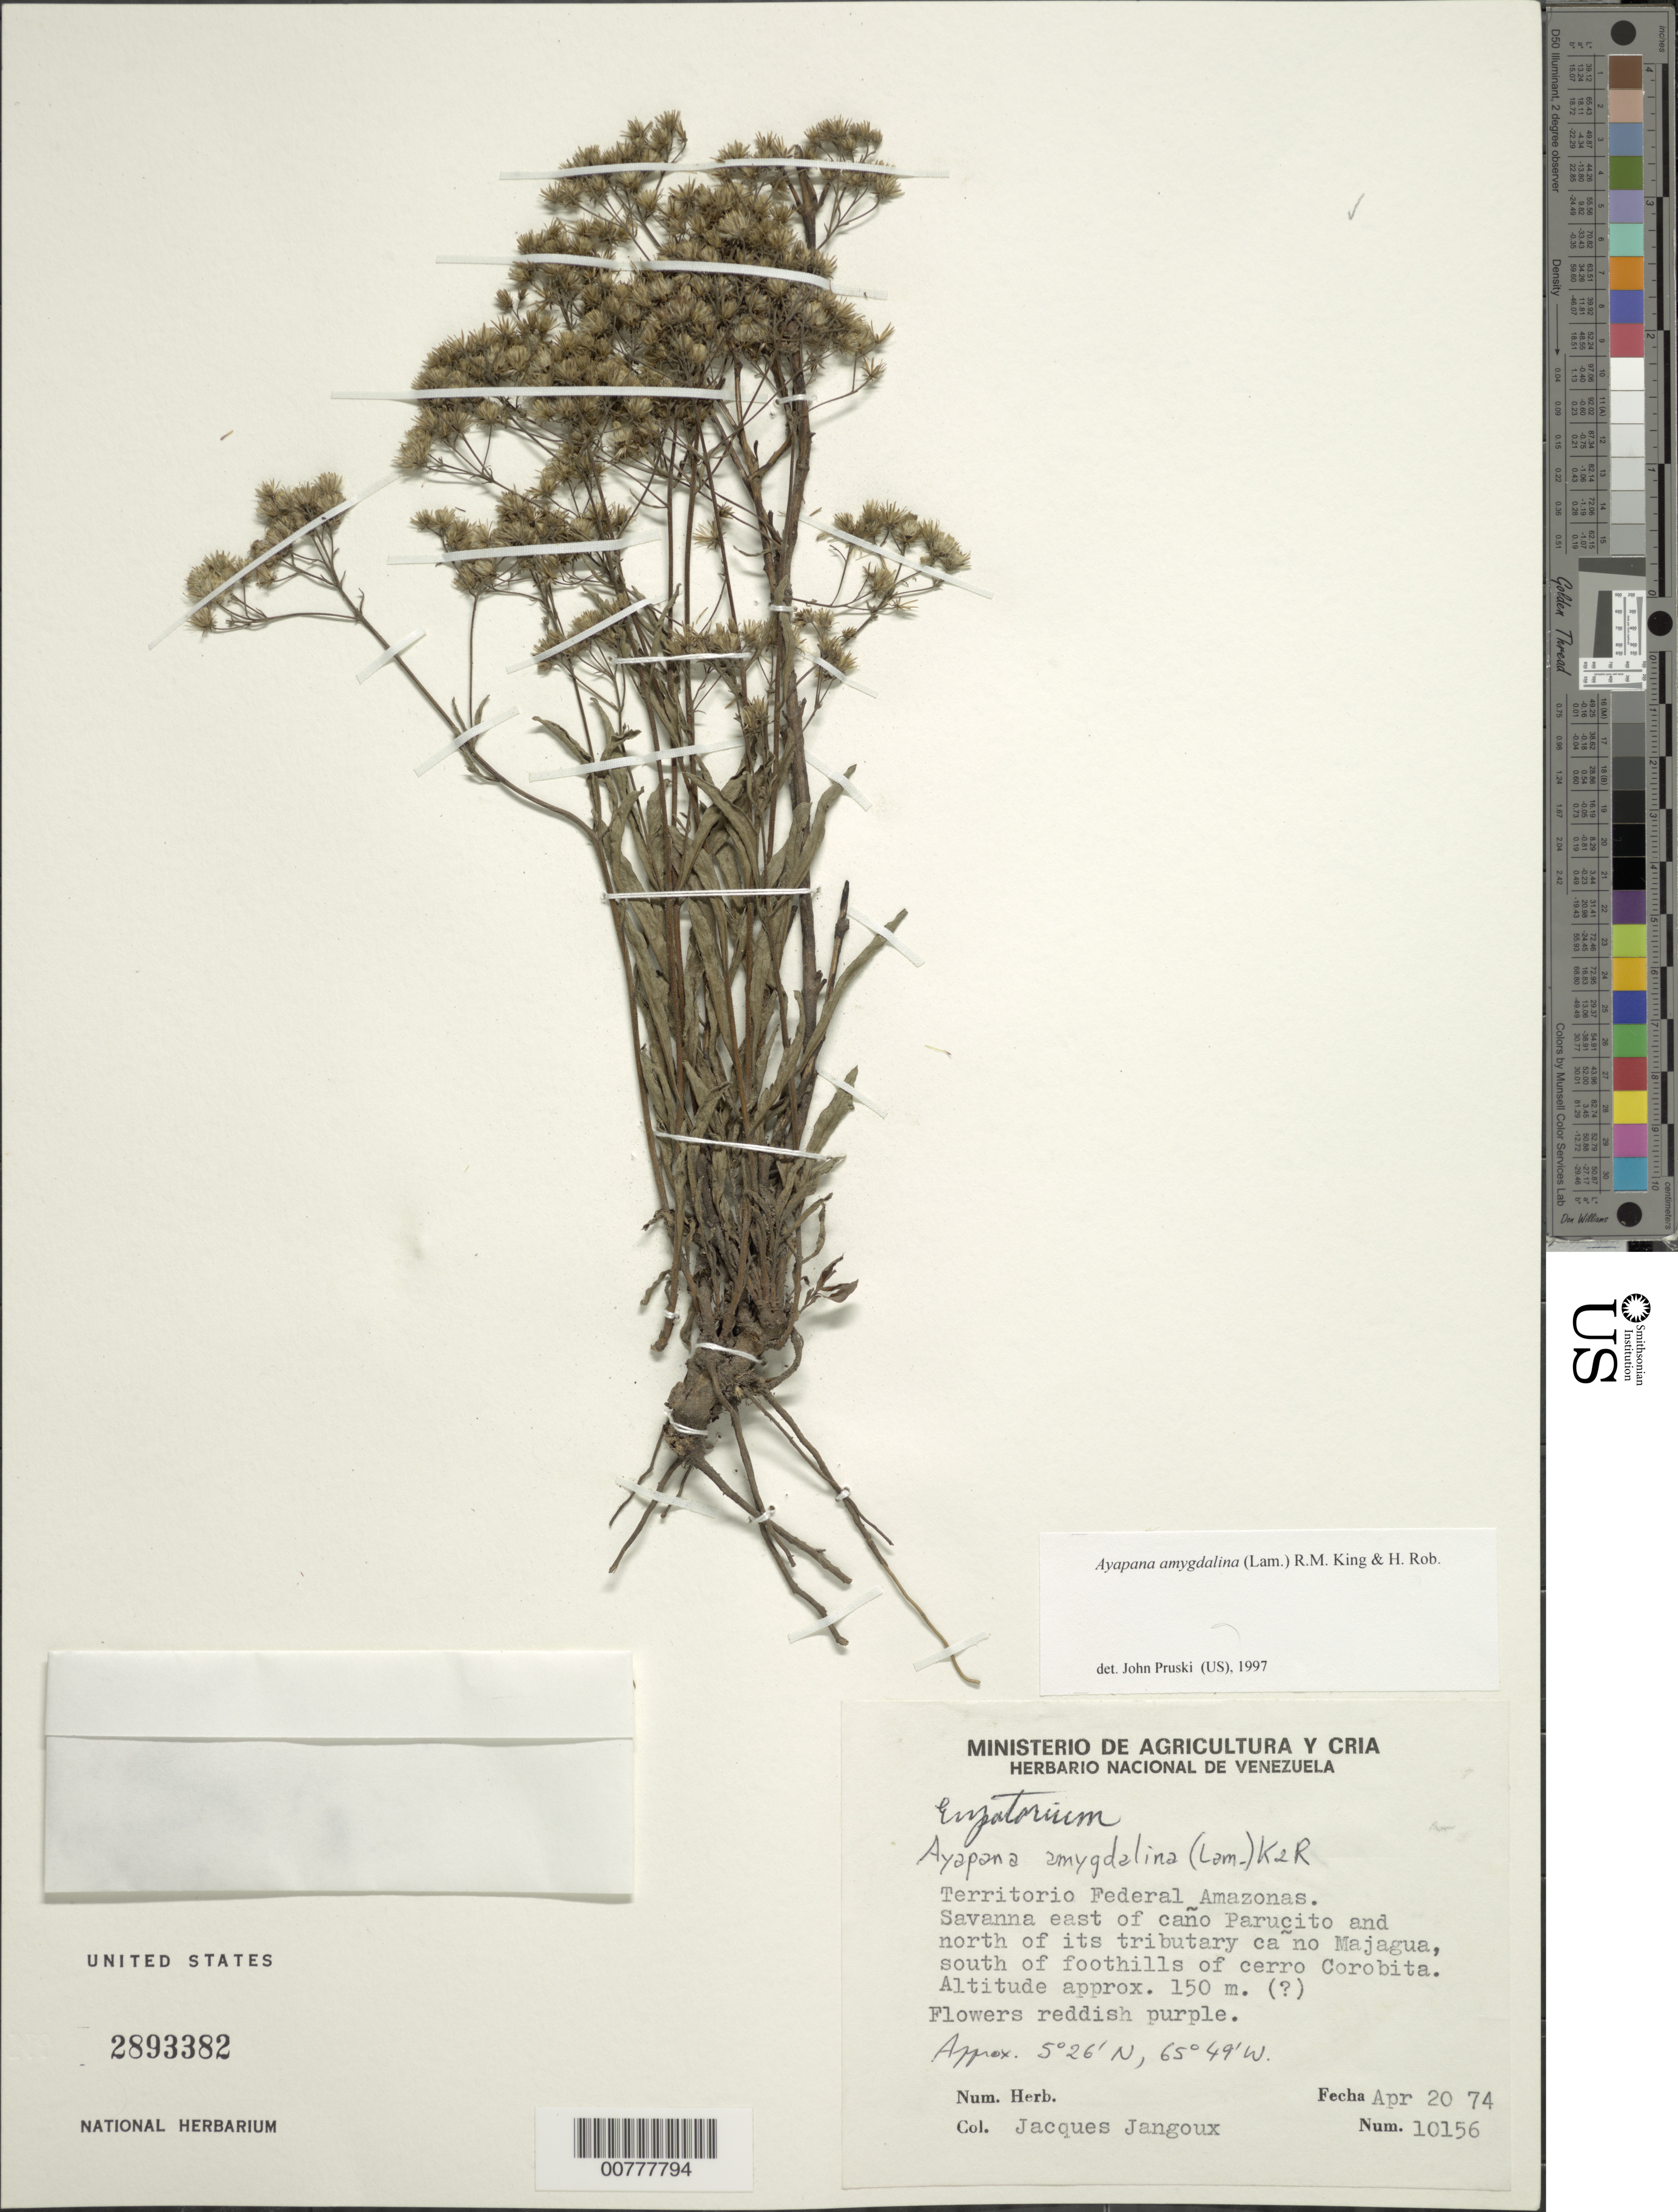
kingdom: Plantae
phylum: Tracheophyta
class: Magnoliopsida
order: Asterales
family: Asteraceae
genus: Ayapana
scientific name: Ayapana amygdalina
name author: (Lam.) R.M. King & H. Rob.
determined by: Pruski, J. F.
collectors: J. I. Jangoux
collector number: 10156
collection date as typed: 20-Apr-74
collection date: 1974-04-20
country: Venezuela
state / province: Amazonas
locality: Caño Parucito, E of and N of its tributary Caño Majagua, S of foothills of Cerro Corobita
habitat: Savanna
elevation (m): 150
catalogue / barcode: US 2893382